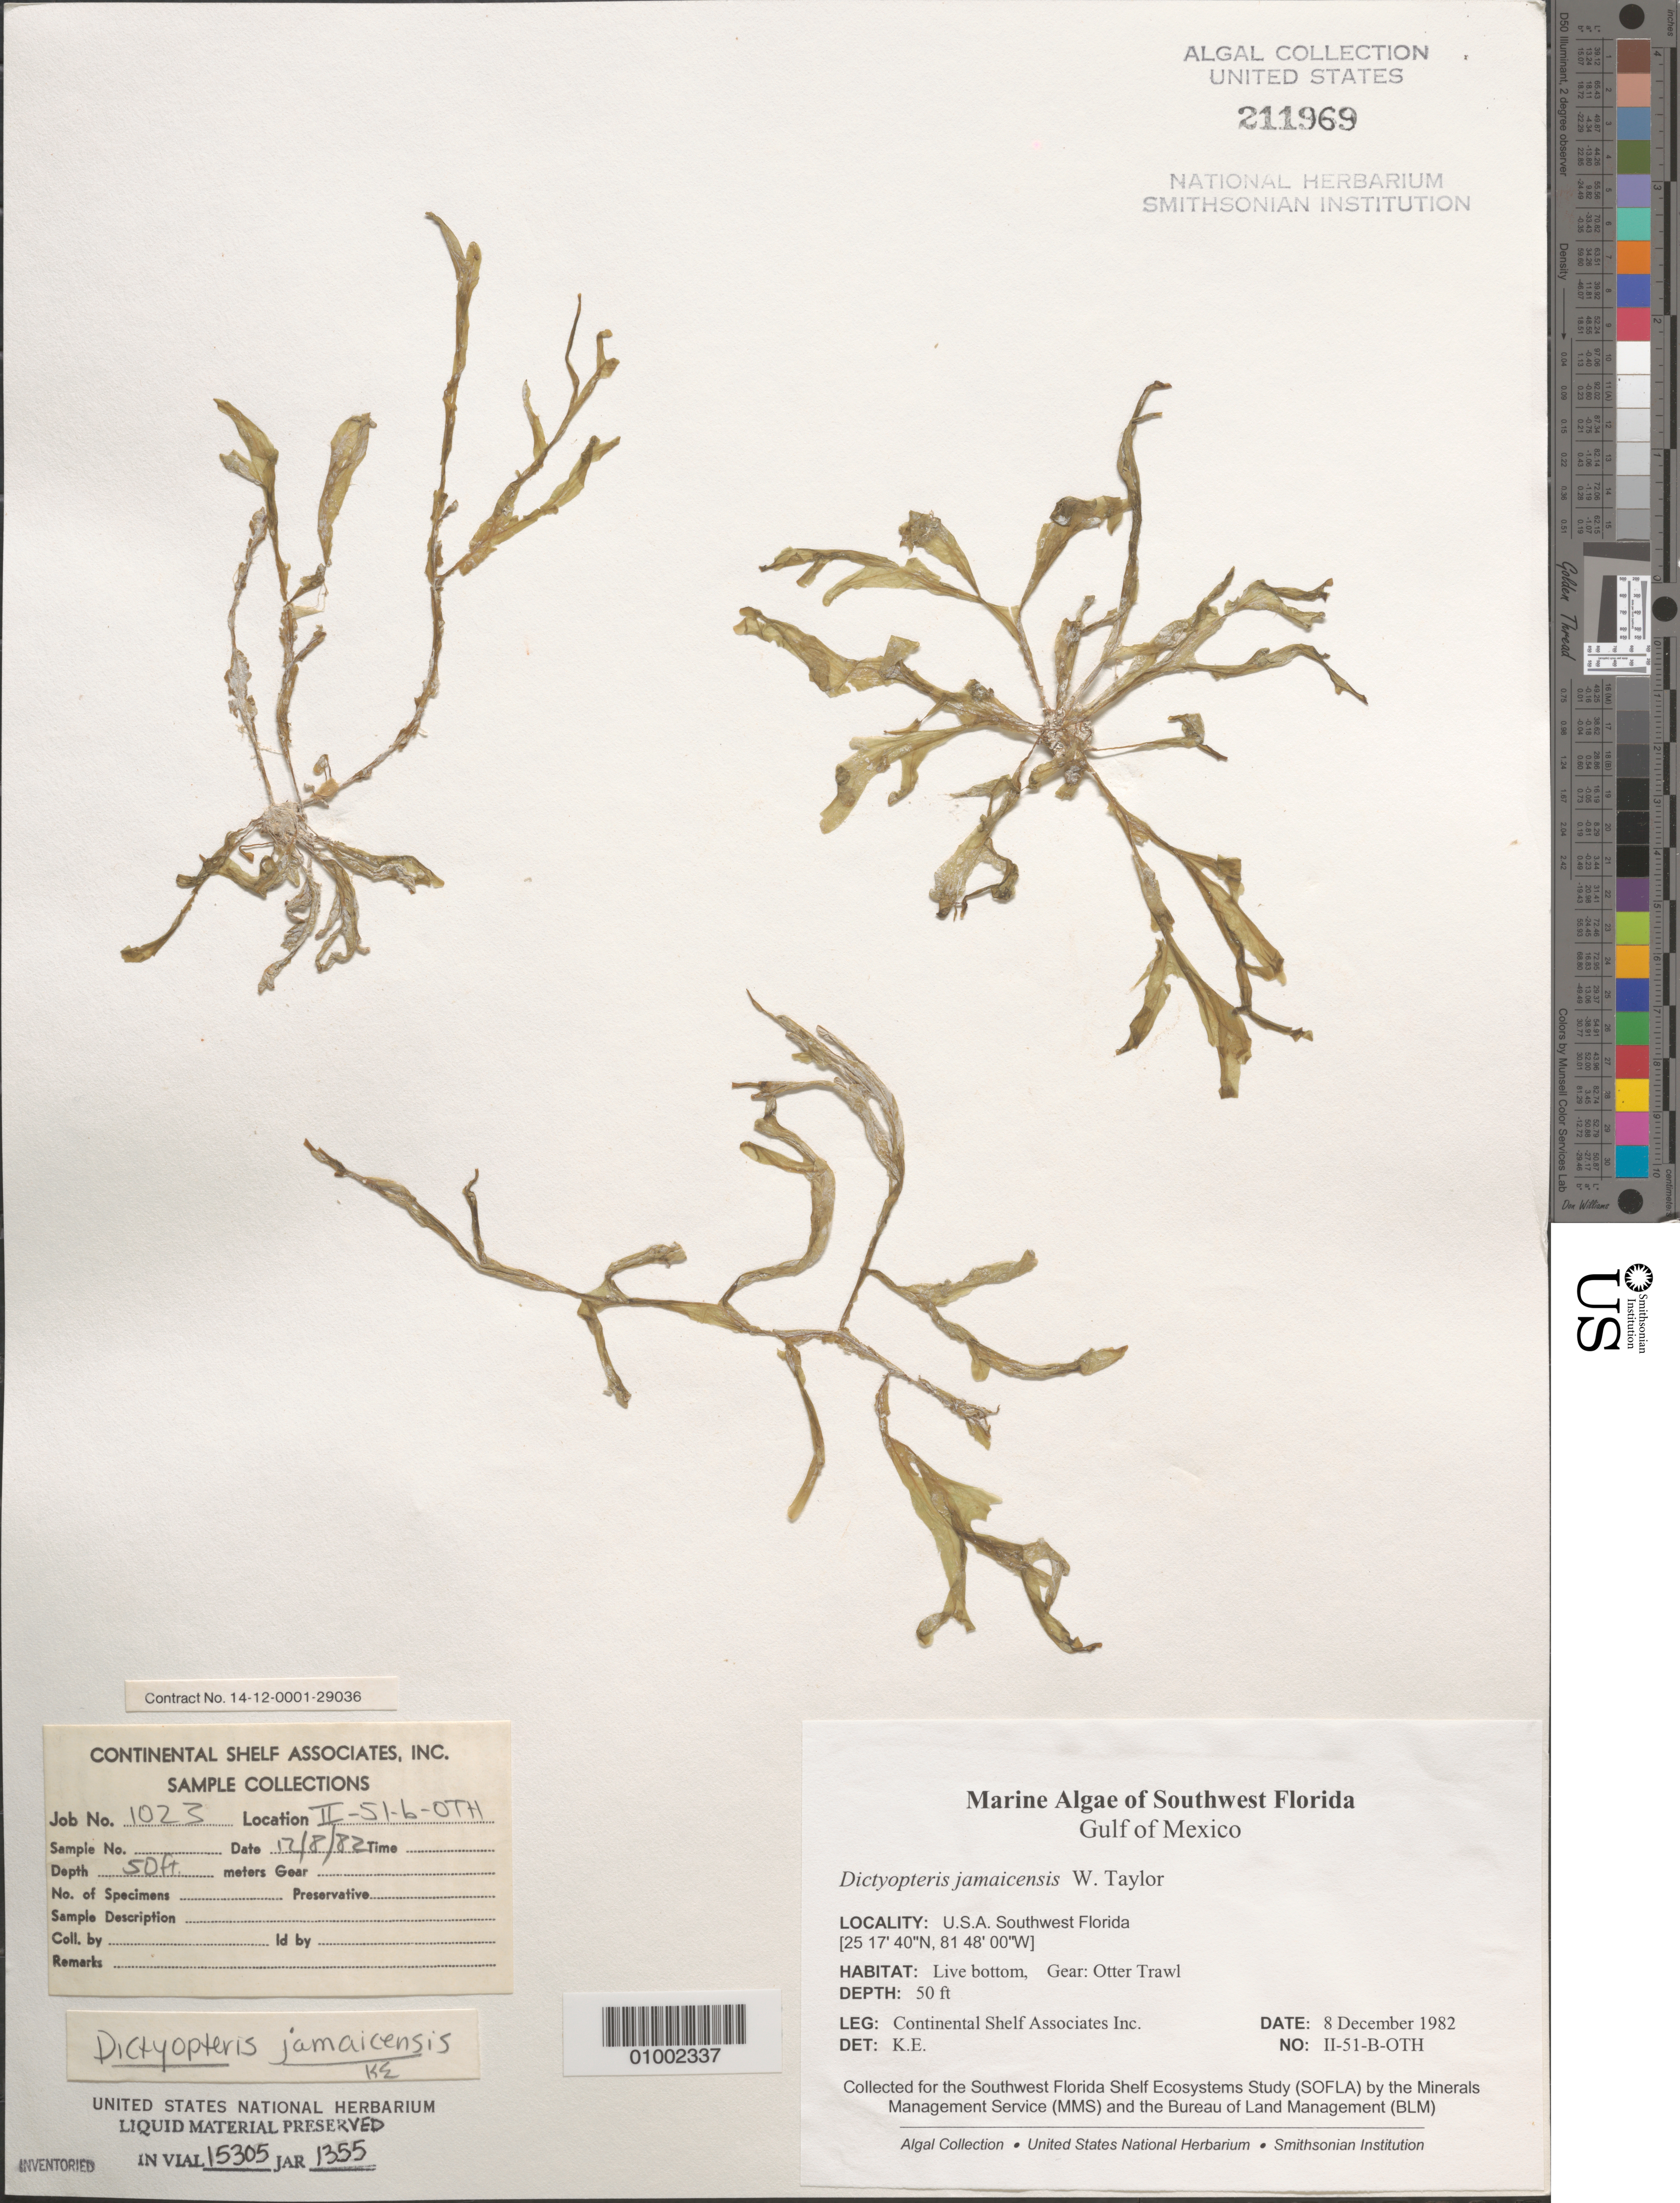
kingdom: Chromista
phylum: Ochrophyta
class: Phaeophyceae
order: Dictyotales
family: Dictyotaceae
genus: Dictyopteris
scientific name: Dictyopteris jamaicensis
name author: W.R. Taylor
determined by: E., K.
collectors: Continental Shelf Associates Inc.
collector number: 1023-II-51-B-OTH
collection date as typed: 08 Dec 1982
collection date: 1982-12-08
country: United States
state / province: Florida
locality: Gulf of Mexico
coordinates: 25 17'40"N, 81 48'00"W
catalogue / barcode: US 211969